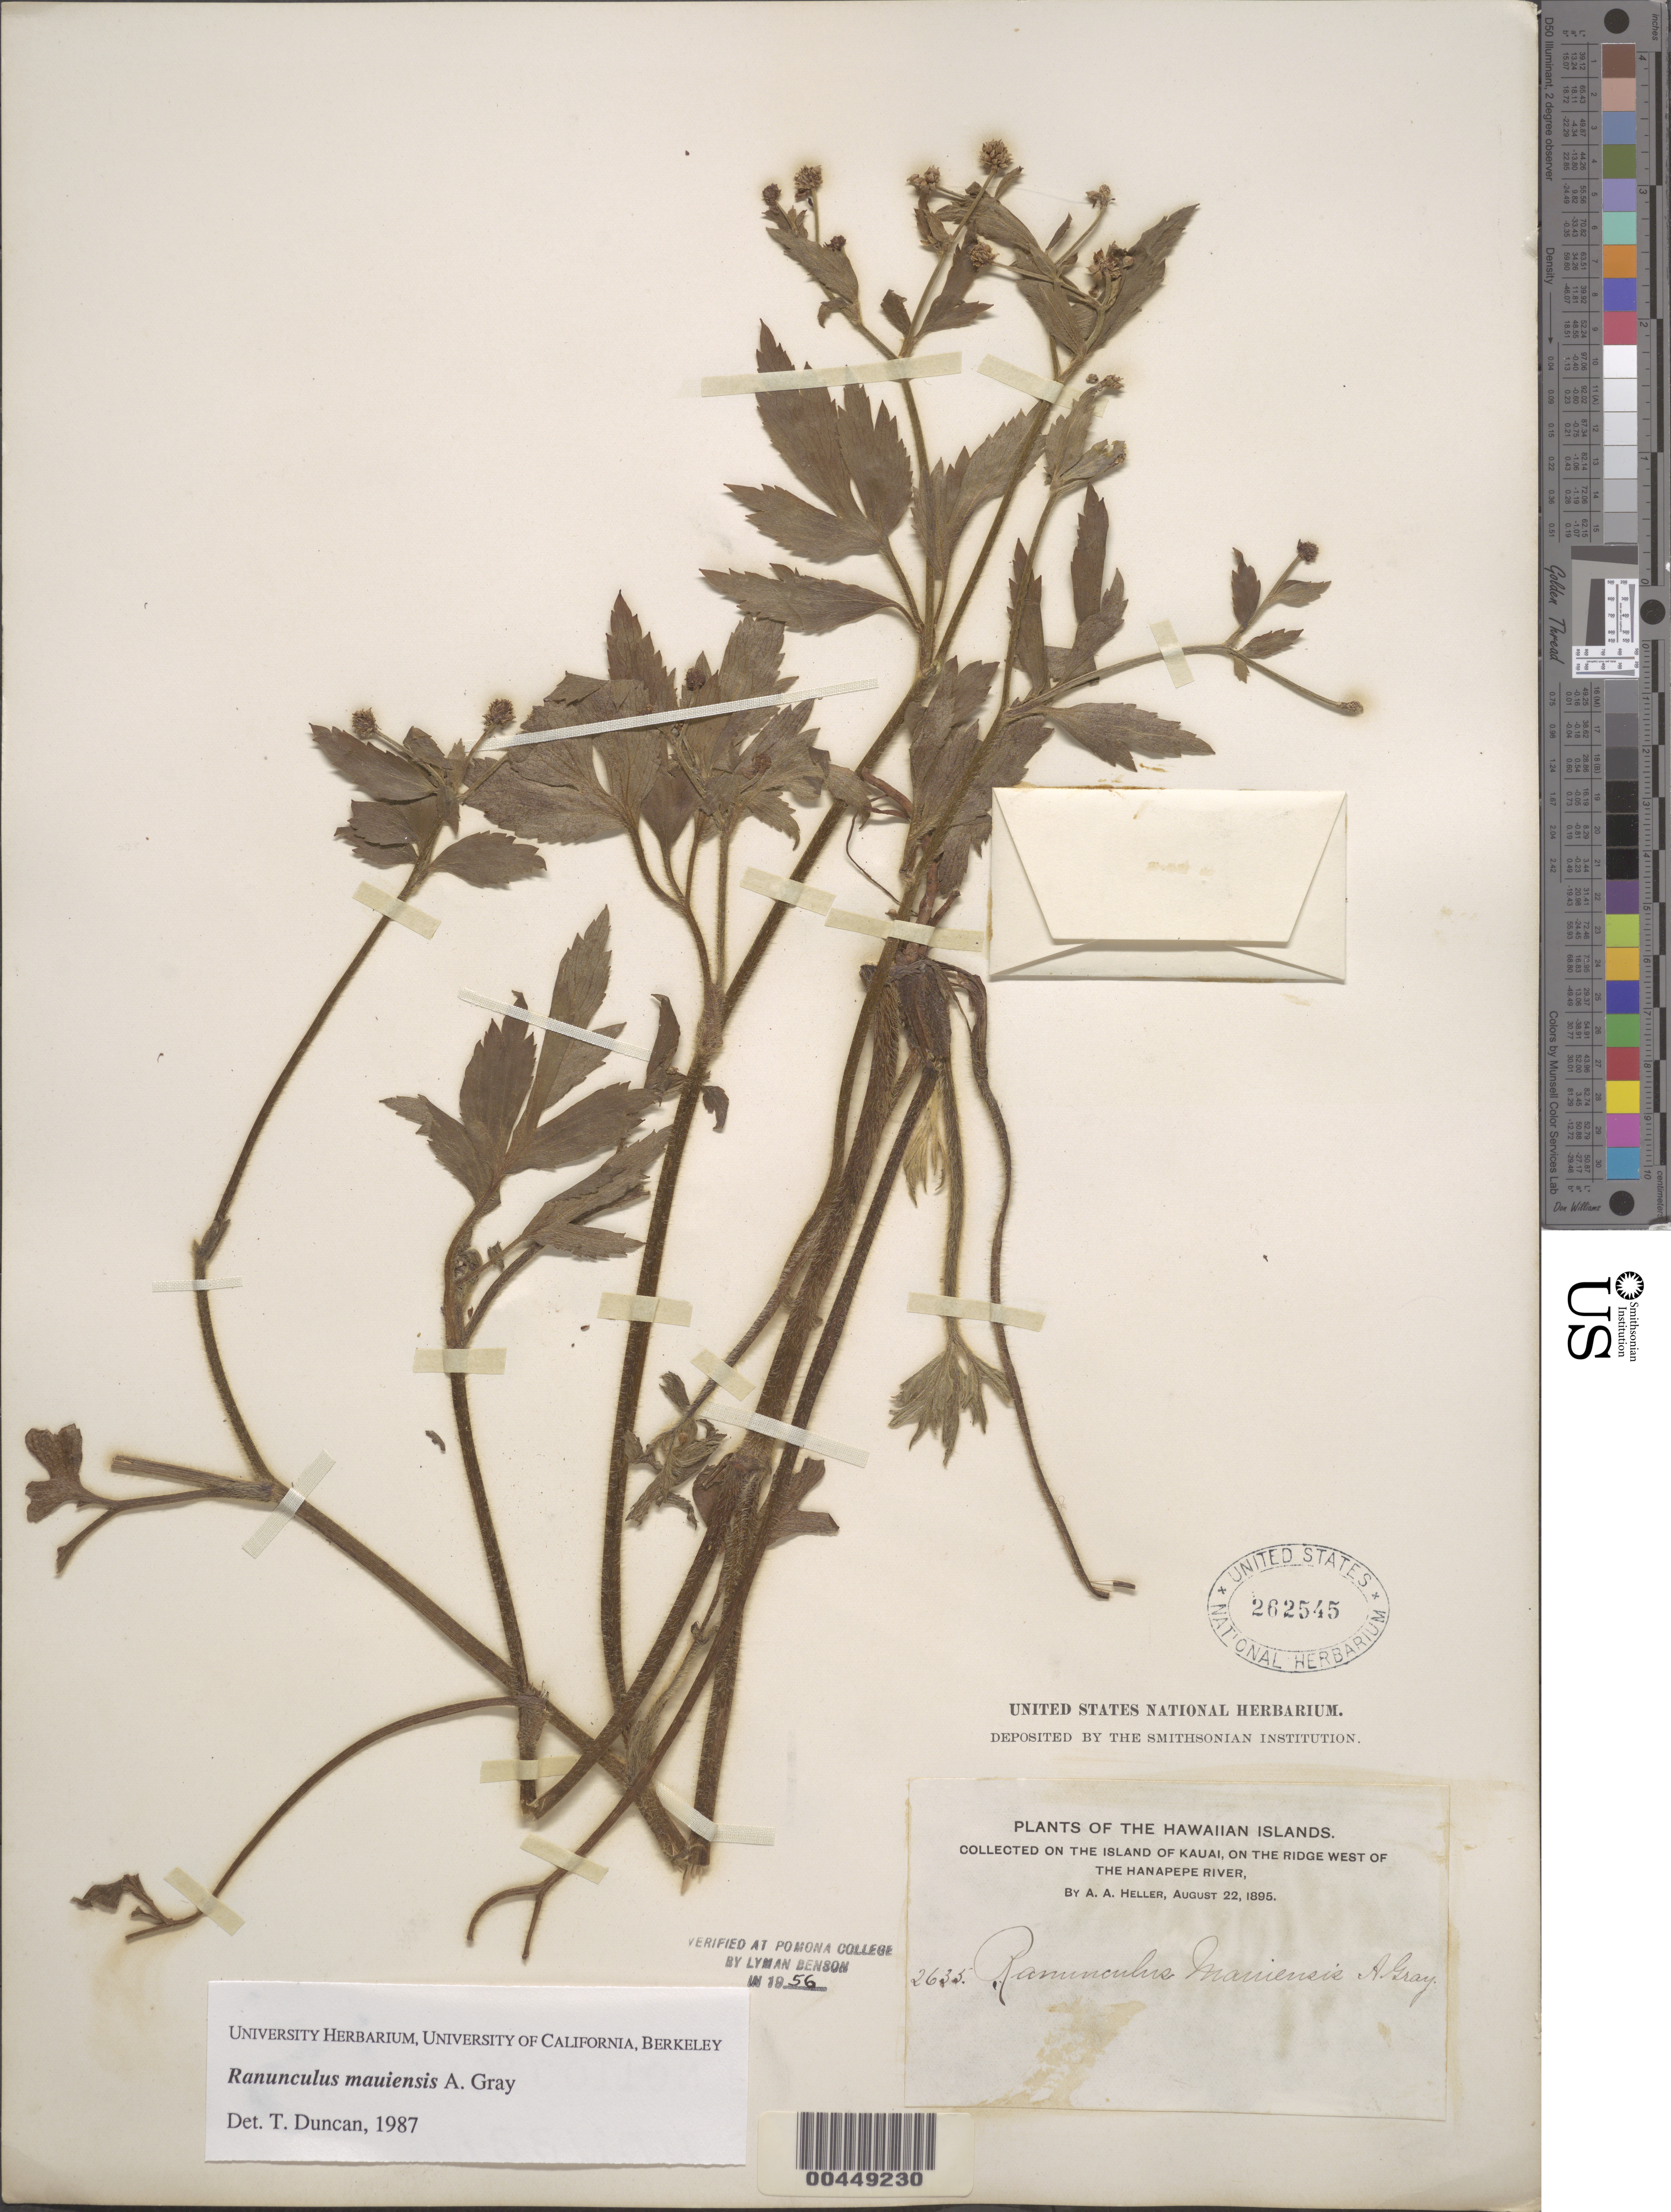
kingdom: Plantae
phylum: Tracheophyta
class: Magnoliopsida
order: Ranunculales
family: Ranunculaceae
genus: Ranunculus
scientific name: Ranunculus mauiensis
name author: A. Gray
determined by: Duncan, T.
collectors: A. A. Heller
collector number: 2635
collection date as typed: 22 Aug 1895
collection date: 1895-08-22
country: United States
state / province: Hawaii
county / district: Honolulu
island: Oahu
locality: On the ridge west of the Hanapepe River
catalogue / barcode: US 262545